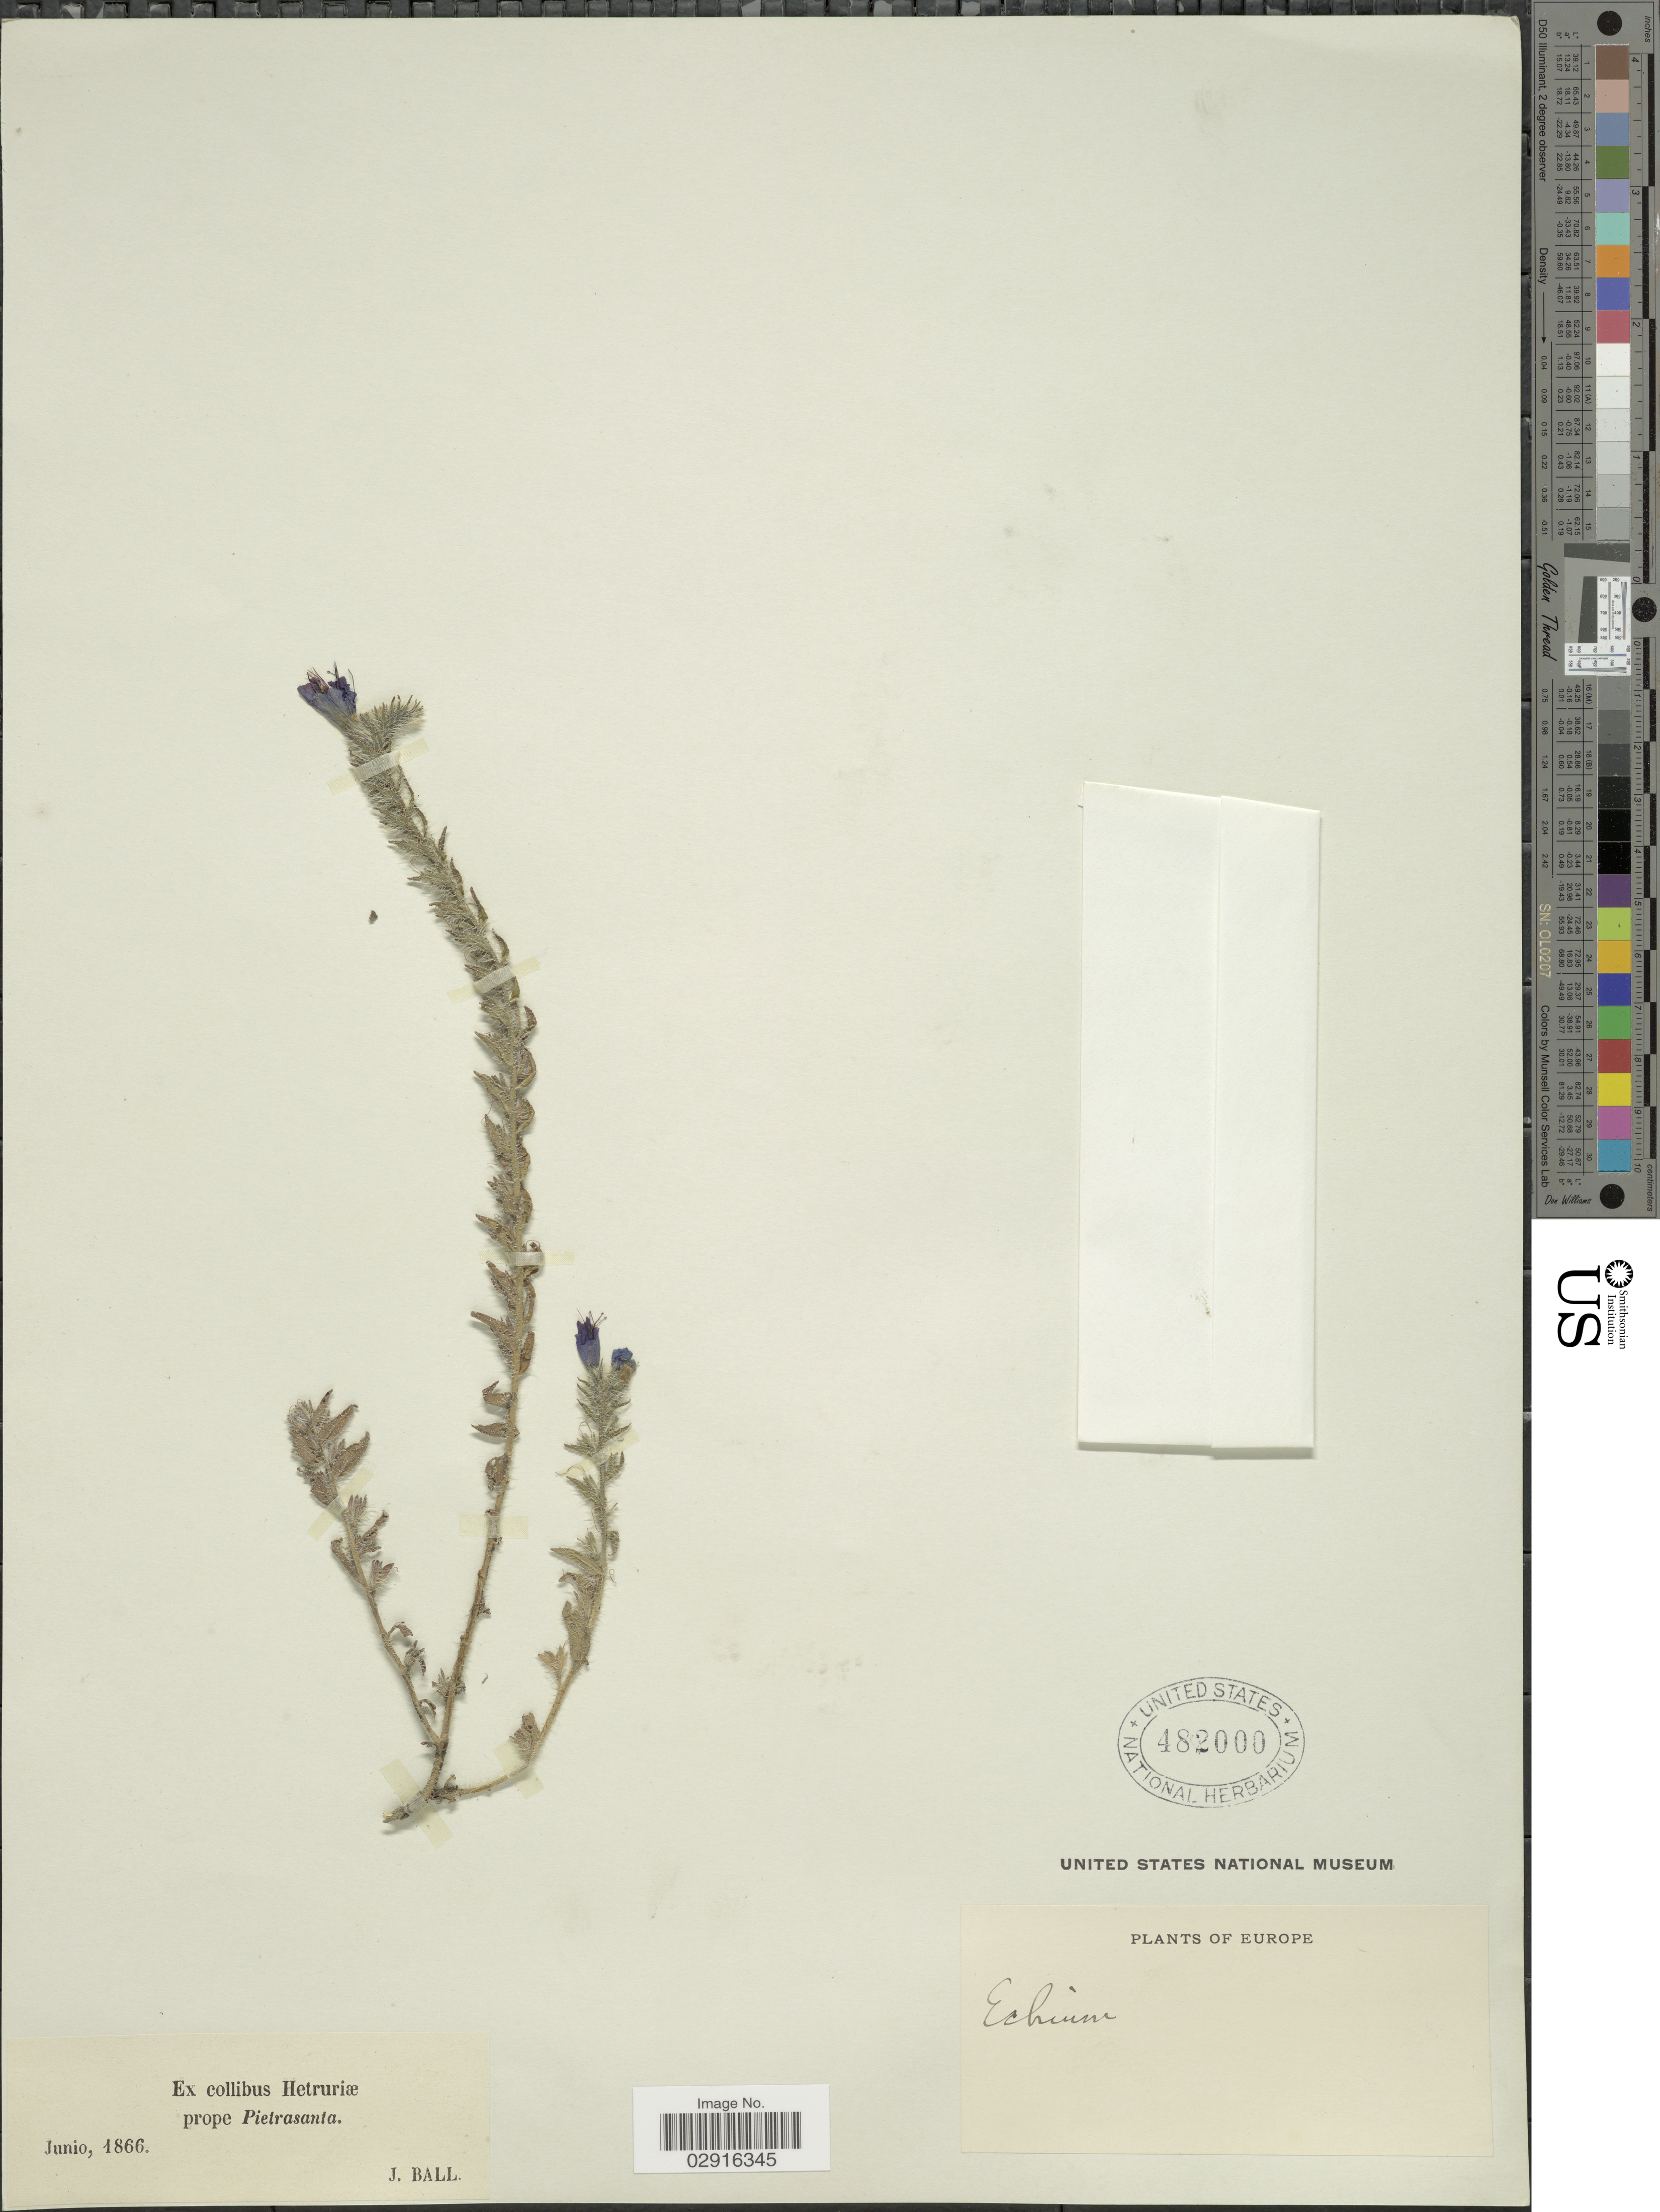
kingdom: Plantae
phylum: Tracheophyta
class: Magnoliopsida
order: Boraginales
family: Boraginaceae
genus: Echium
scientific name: Echium sp.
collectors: J. Ball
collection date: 1866-06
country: Italy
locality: Ex collibus Hetruriae. Prope Pietrasanta. Europe.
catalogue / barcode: US 482000